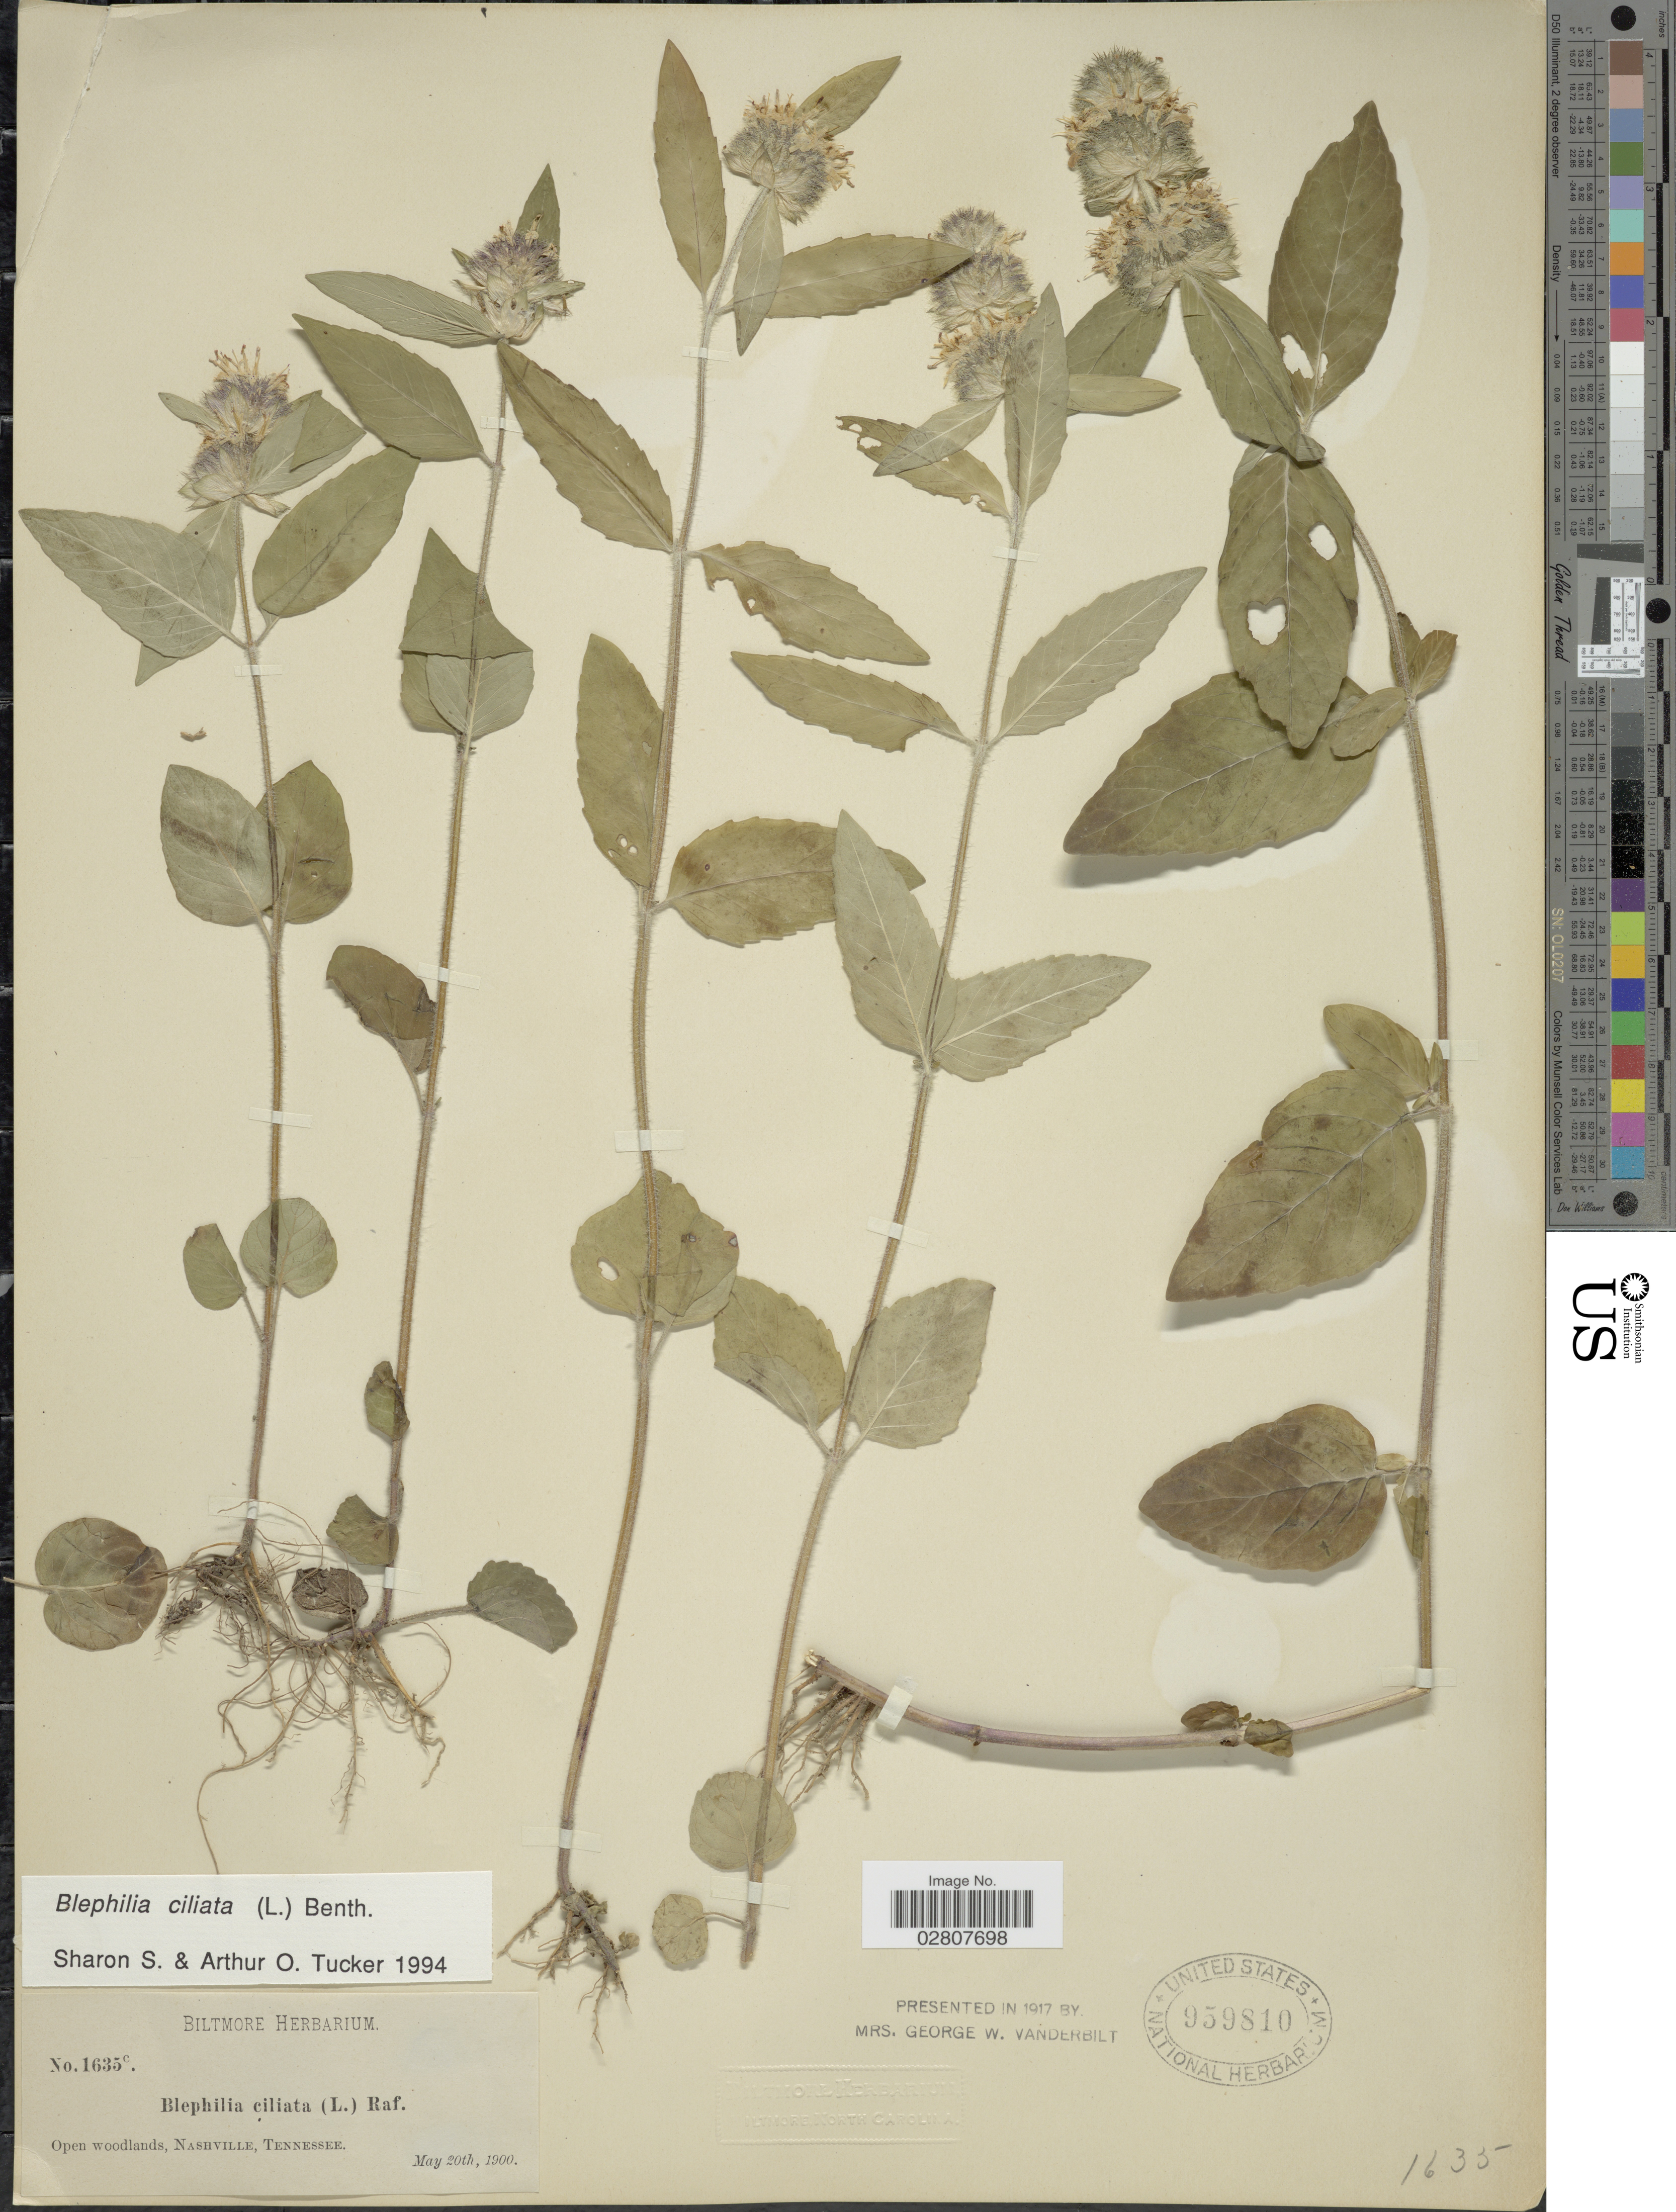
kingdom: Plantae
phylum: Tracheophyta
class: Magnoliopsida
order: Lamiales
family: Lamiaceae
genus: Blephilia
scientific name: Blephilia ciliata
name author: (L.) Raf. ex Benth.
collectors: ex herb. Biltmore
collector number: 1635c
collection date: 1900-05-20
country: United States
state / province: Tennessee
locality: Nashville.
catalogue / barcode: US 959810